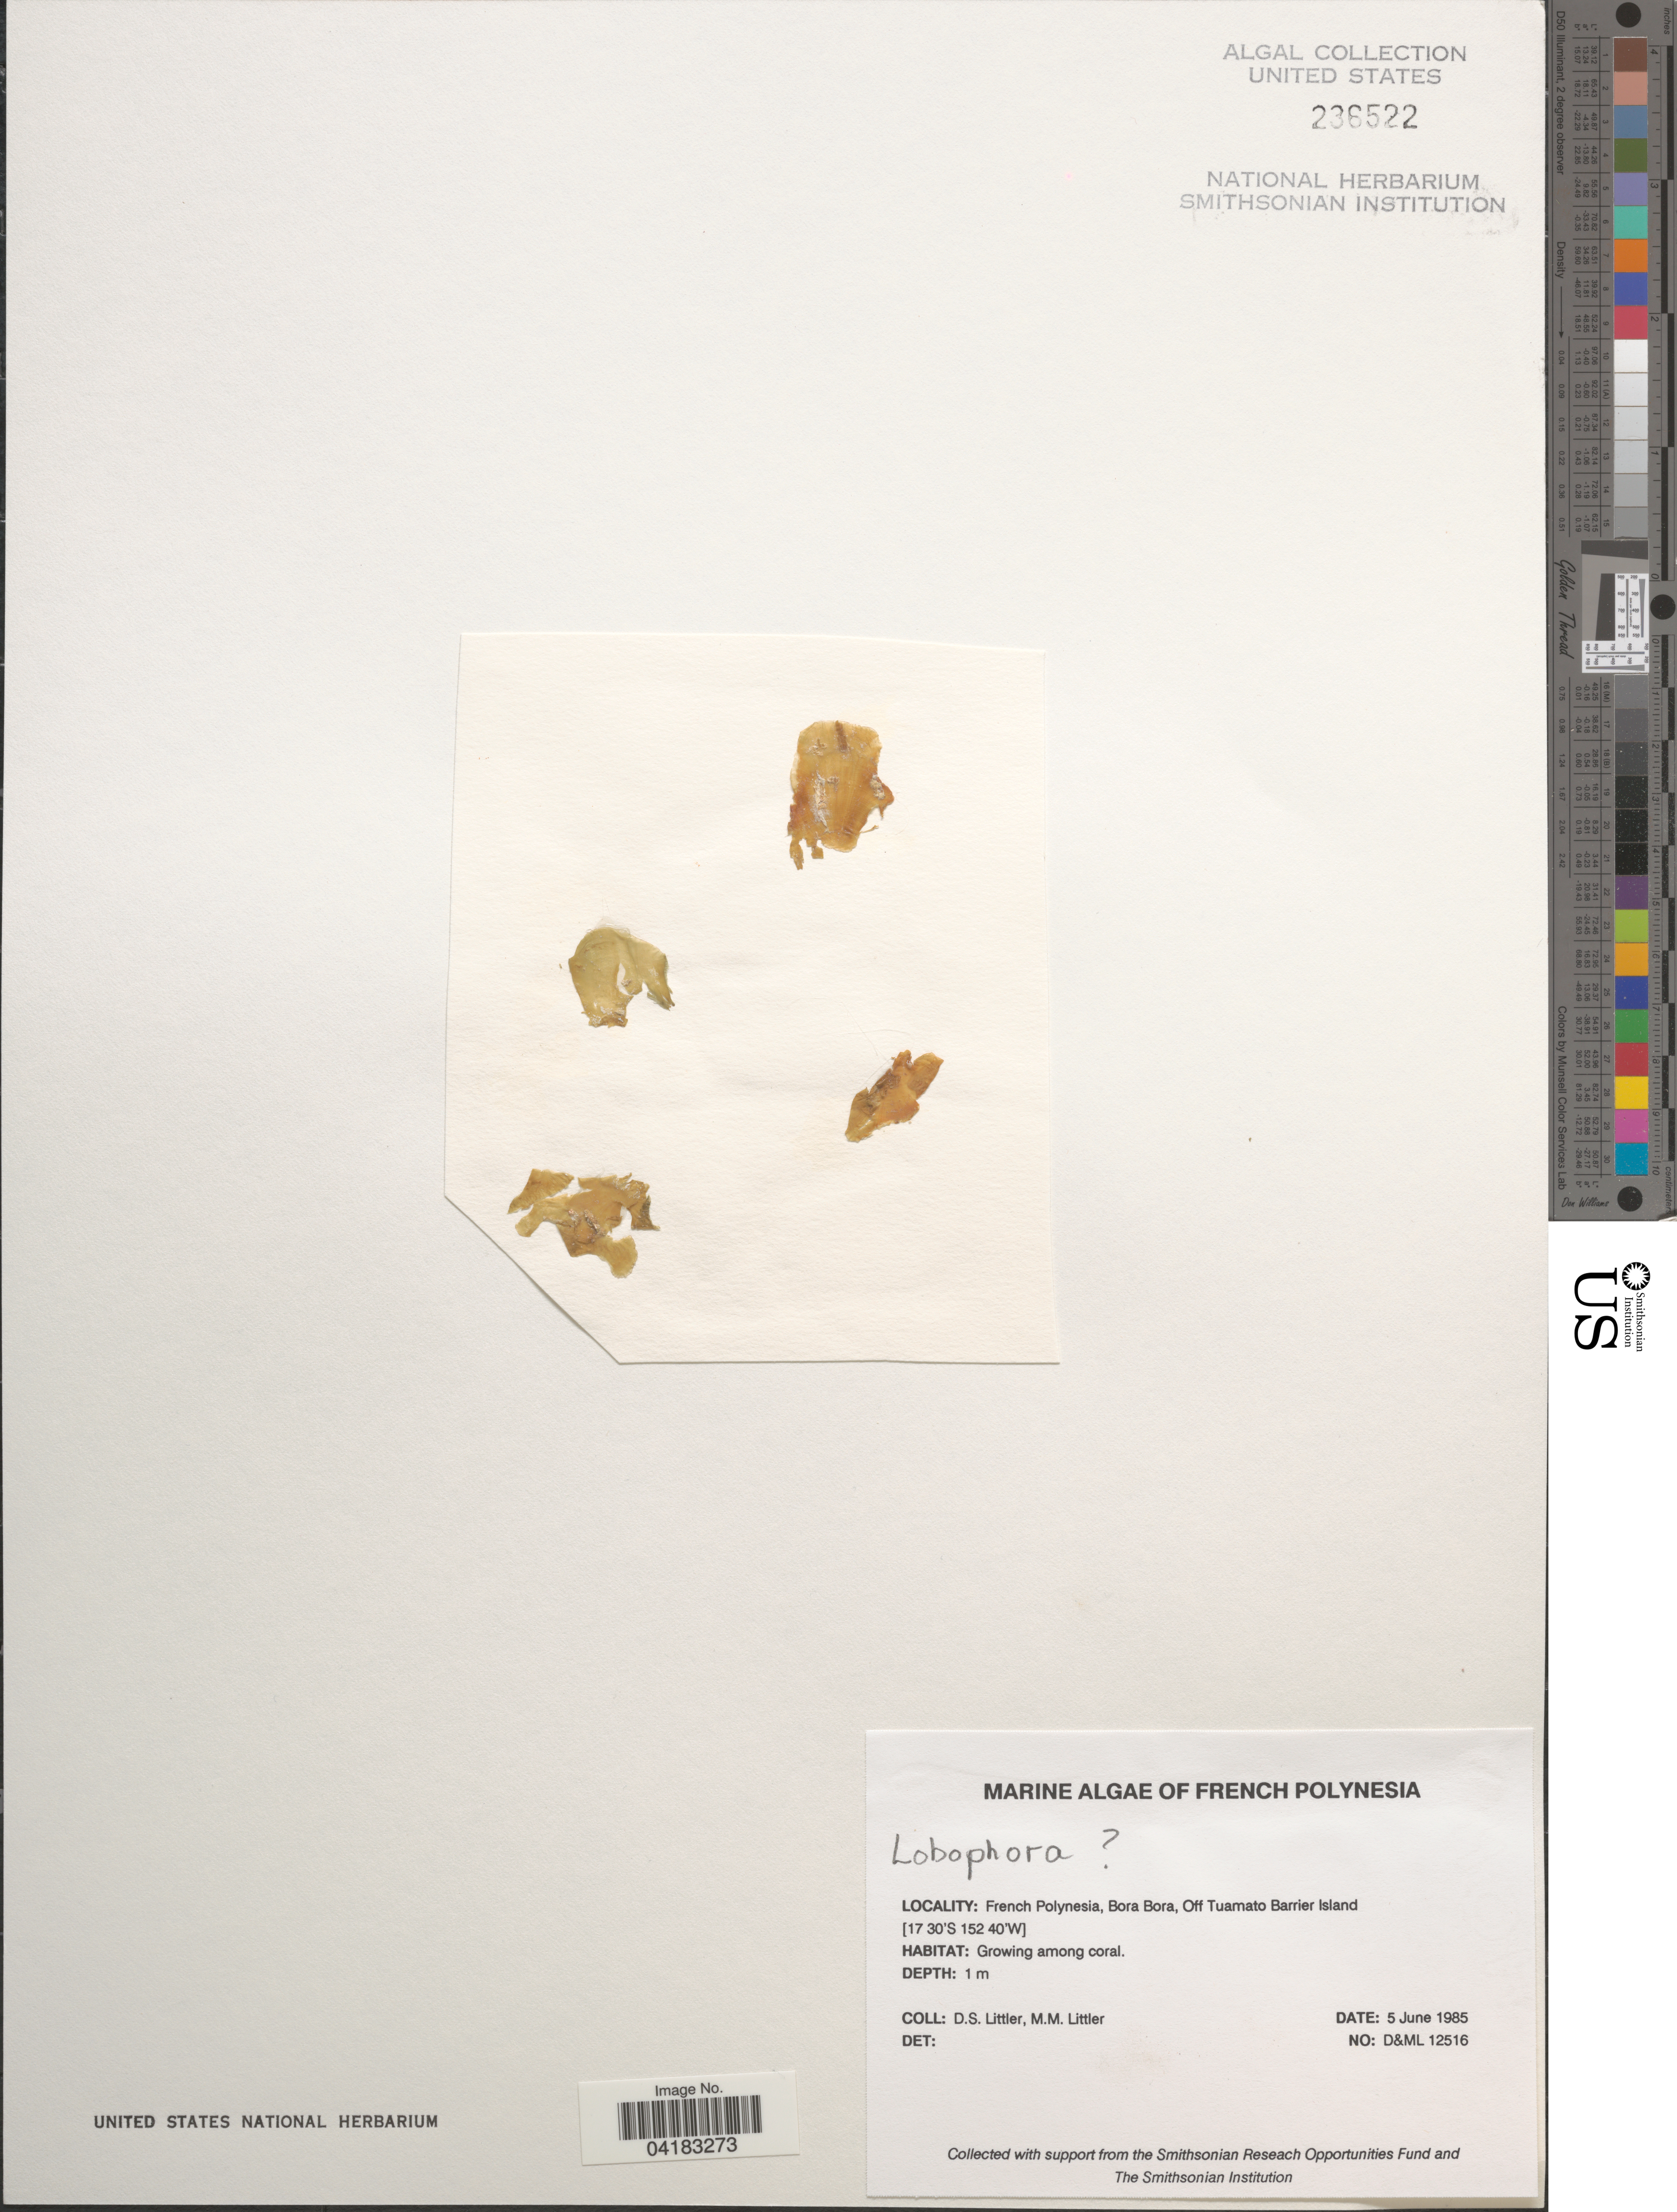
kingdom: Chromista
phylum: Ochrophyta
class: Phaeophyceae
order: Dictyotales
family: Dictyotaceae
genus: Lobophora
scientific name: Lobophora sp.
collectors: D. S. Littler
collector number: D&ML12516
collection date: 1985-06-05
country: French Polynesia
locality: Bora Bora, Off Tuamato Barrier Island.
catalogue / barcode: US 236522